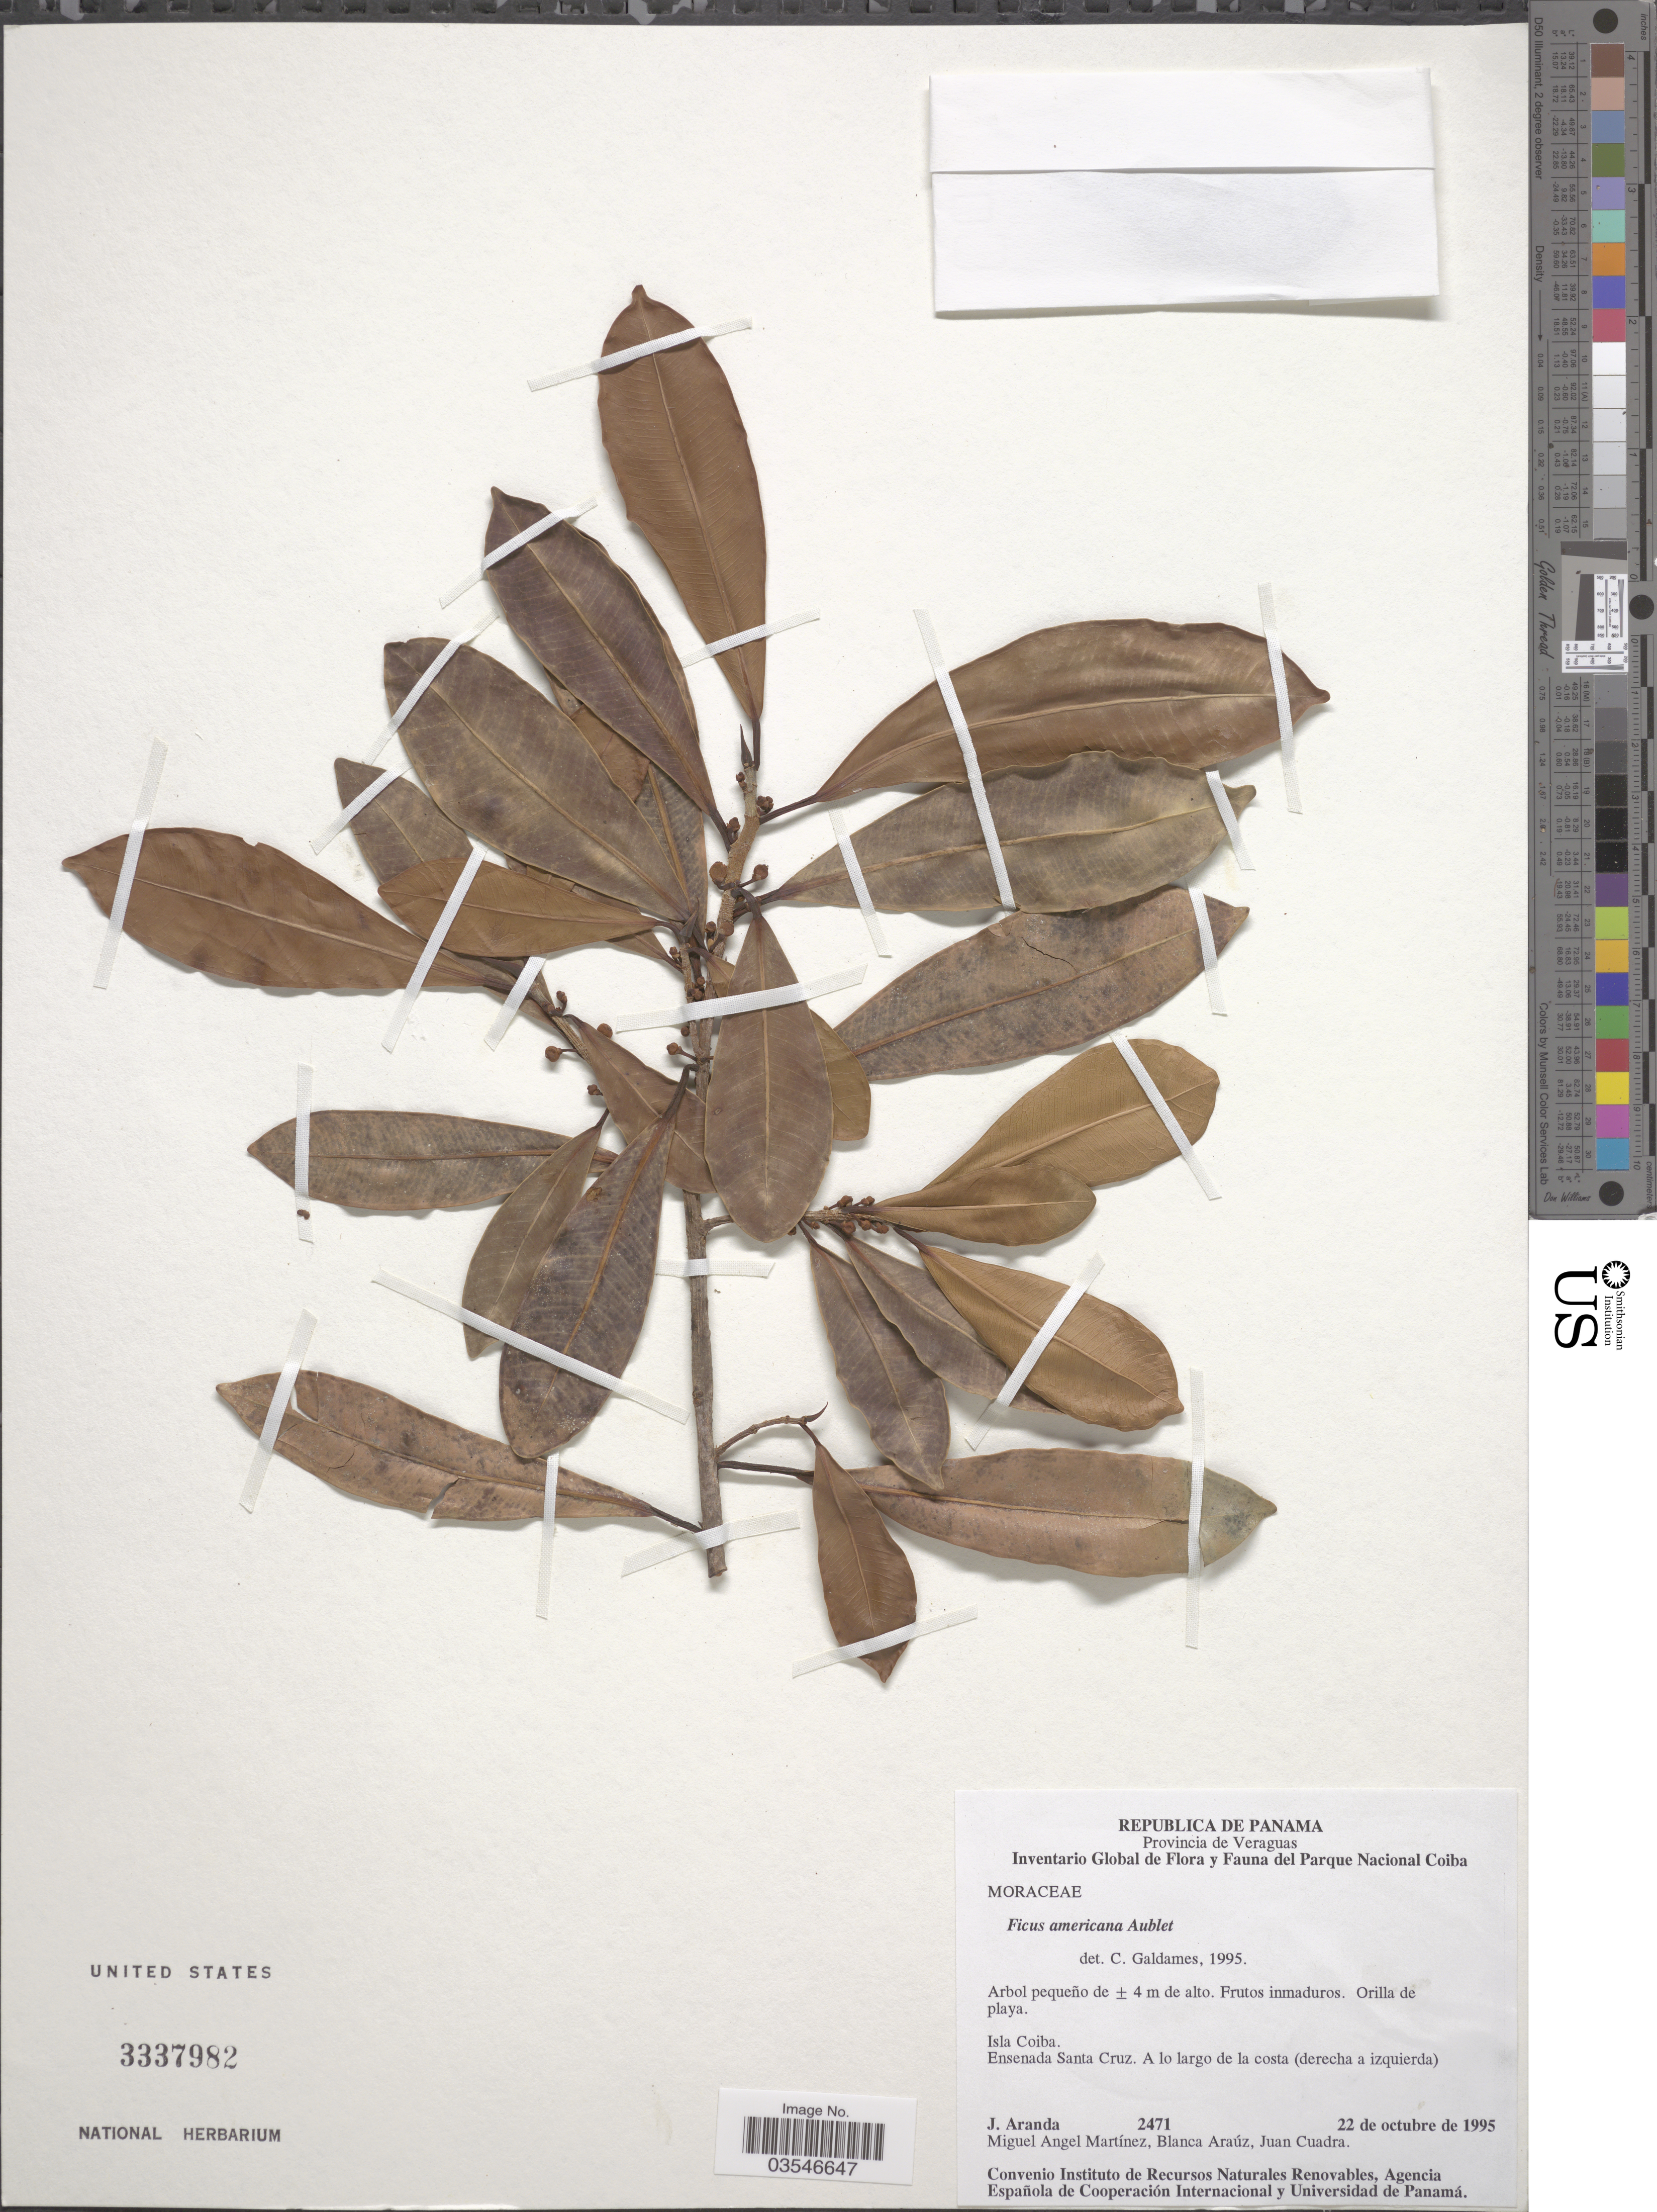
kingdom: Plantae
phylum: Tracheophyta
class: Magnoliopsida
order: Rosales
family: Moraceae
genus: Ficus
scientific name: Ficus americana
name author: Aubl.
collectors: J. Aranda, M. Martínez, B. Araúz & J. Cuadra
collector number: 2471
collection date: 1995-10-22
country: Panama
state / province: Veraguas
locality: Isla Coiba. Ensenada Santa Cruz. A lo largo de la costa (derecha a izquierda).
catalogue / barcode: US 3337982